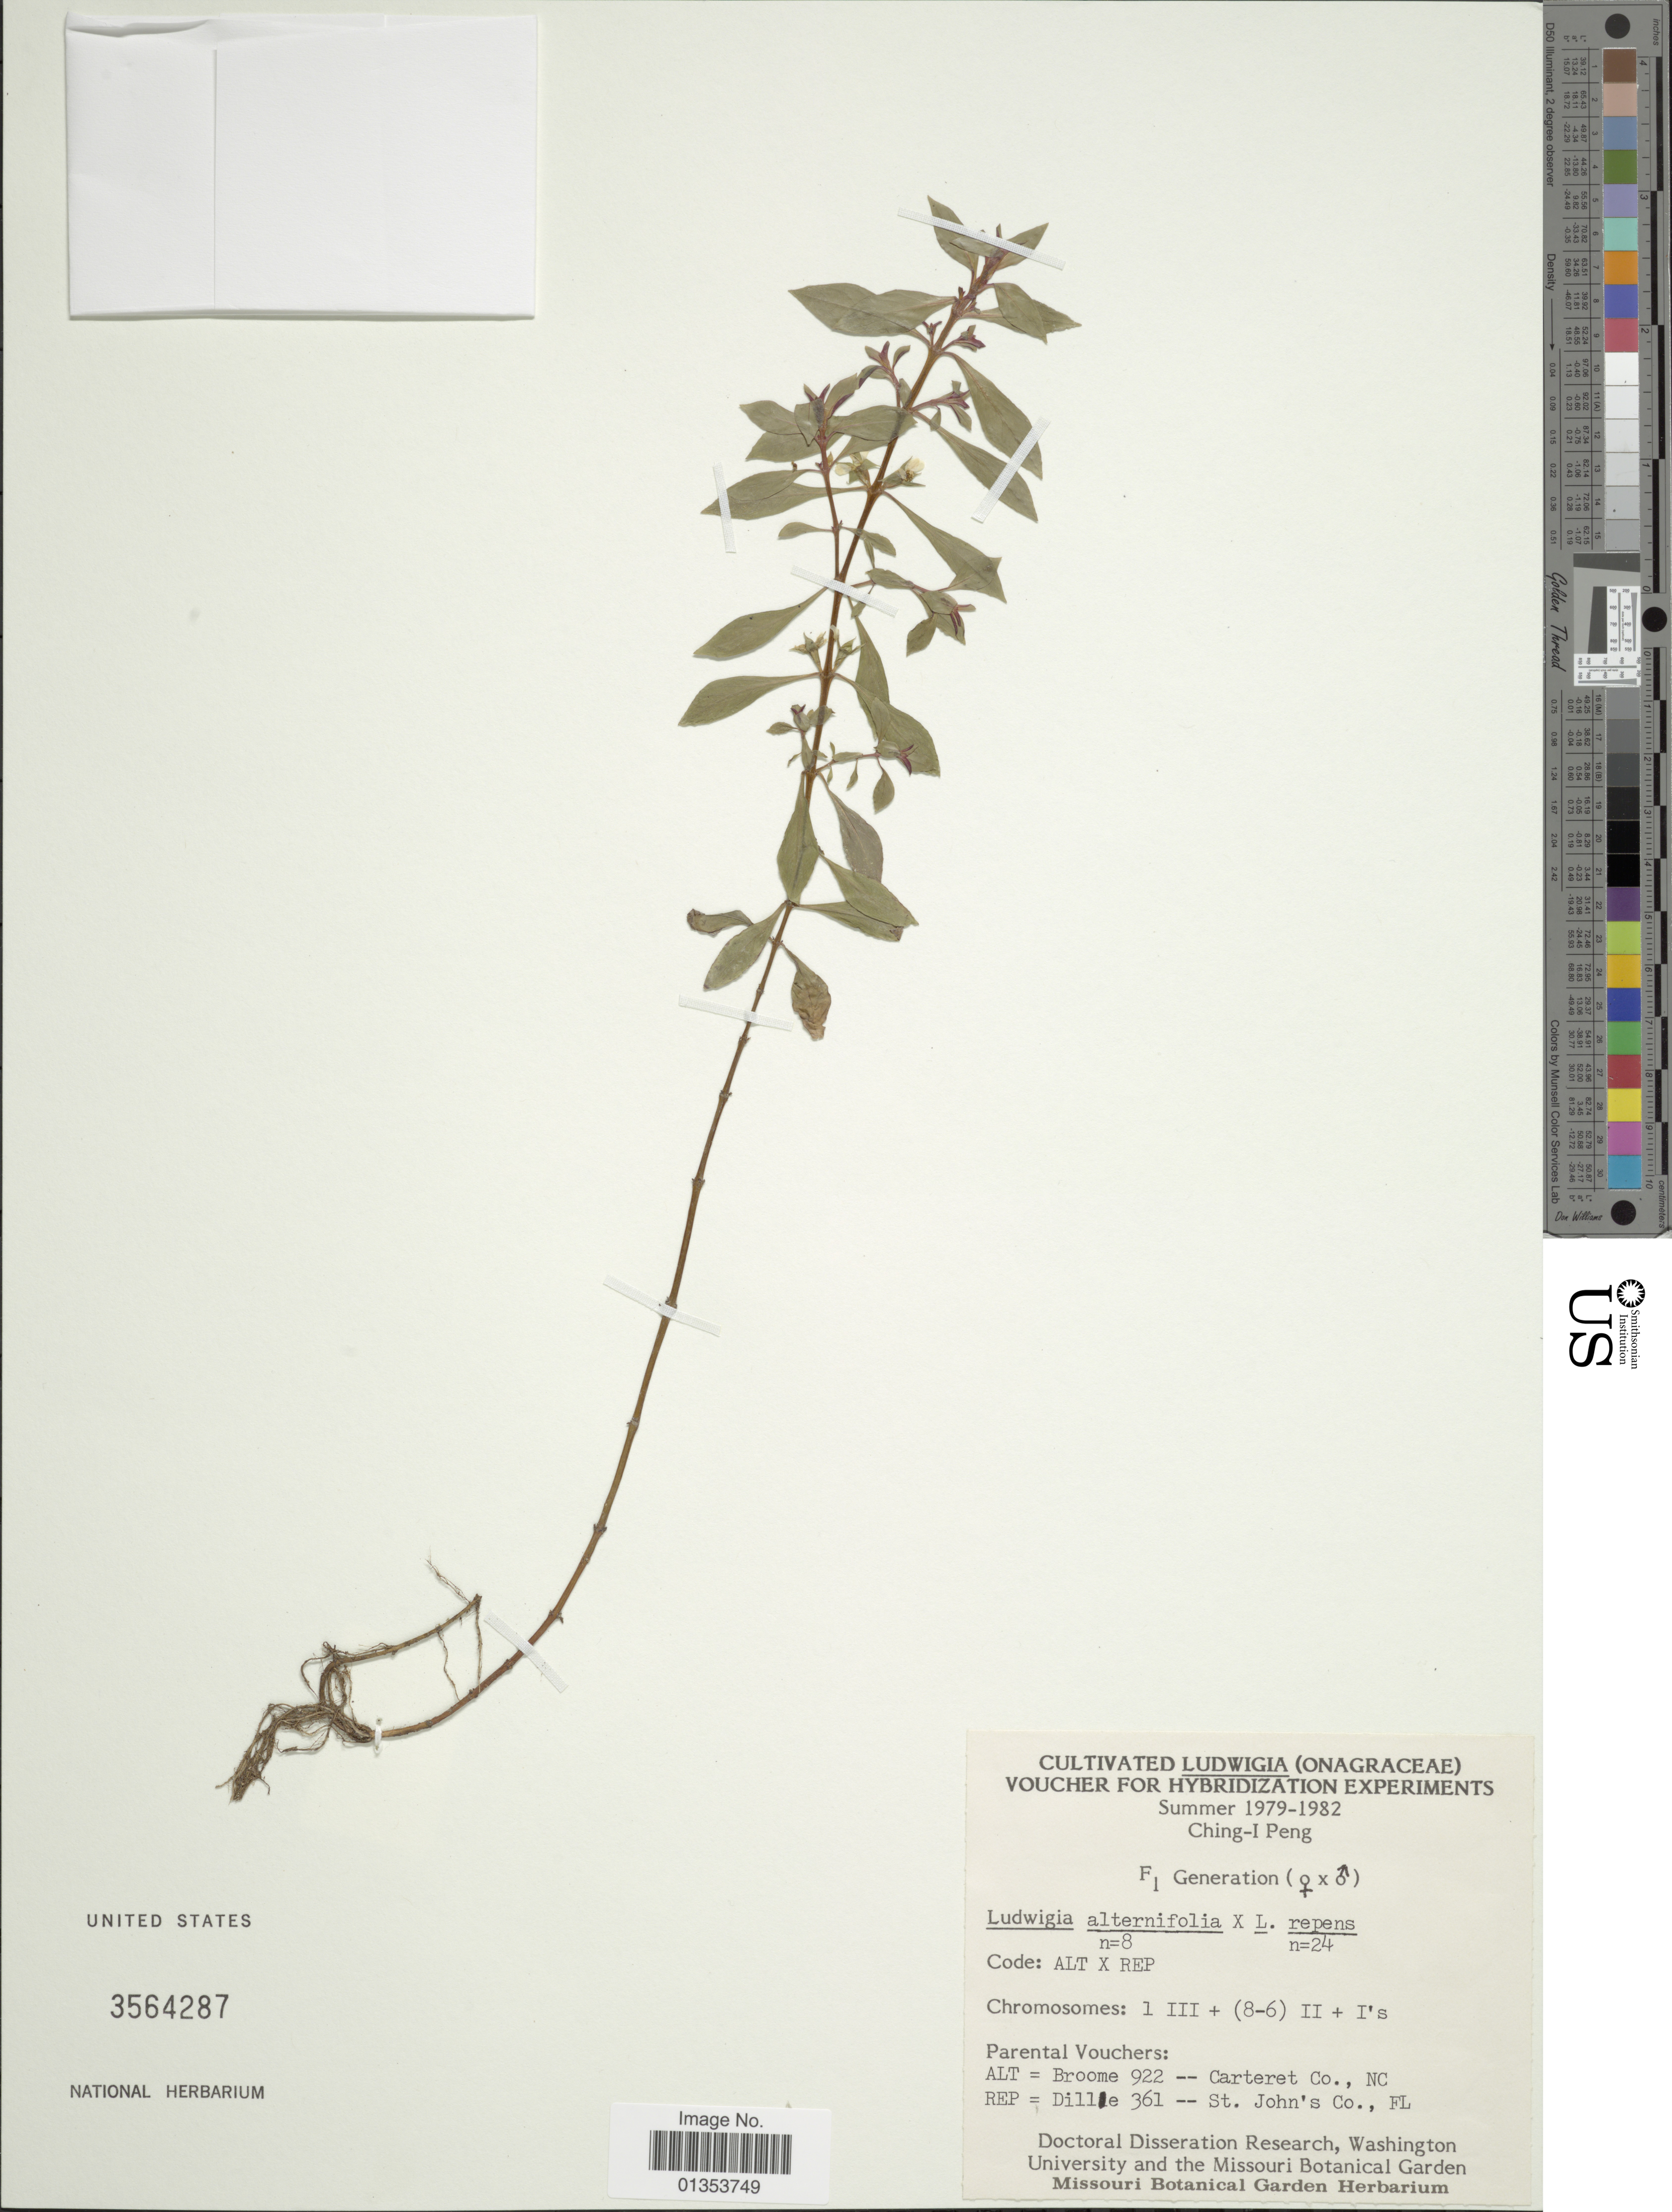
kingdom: Plantae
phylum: Tracheophyta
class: Magnoliopsida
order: Myrtales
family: Onagraceae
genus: Ludwigia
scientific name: Ludwigia alternifolia x L. repens J.R. Forst.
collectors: C.-I Peng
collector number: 922*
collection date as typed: Summer 1979 - 1982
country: United States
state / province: Missouri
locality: Cultivated at Missouri Botanical Garden Herbarium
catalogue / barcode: US 3564287